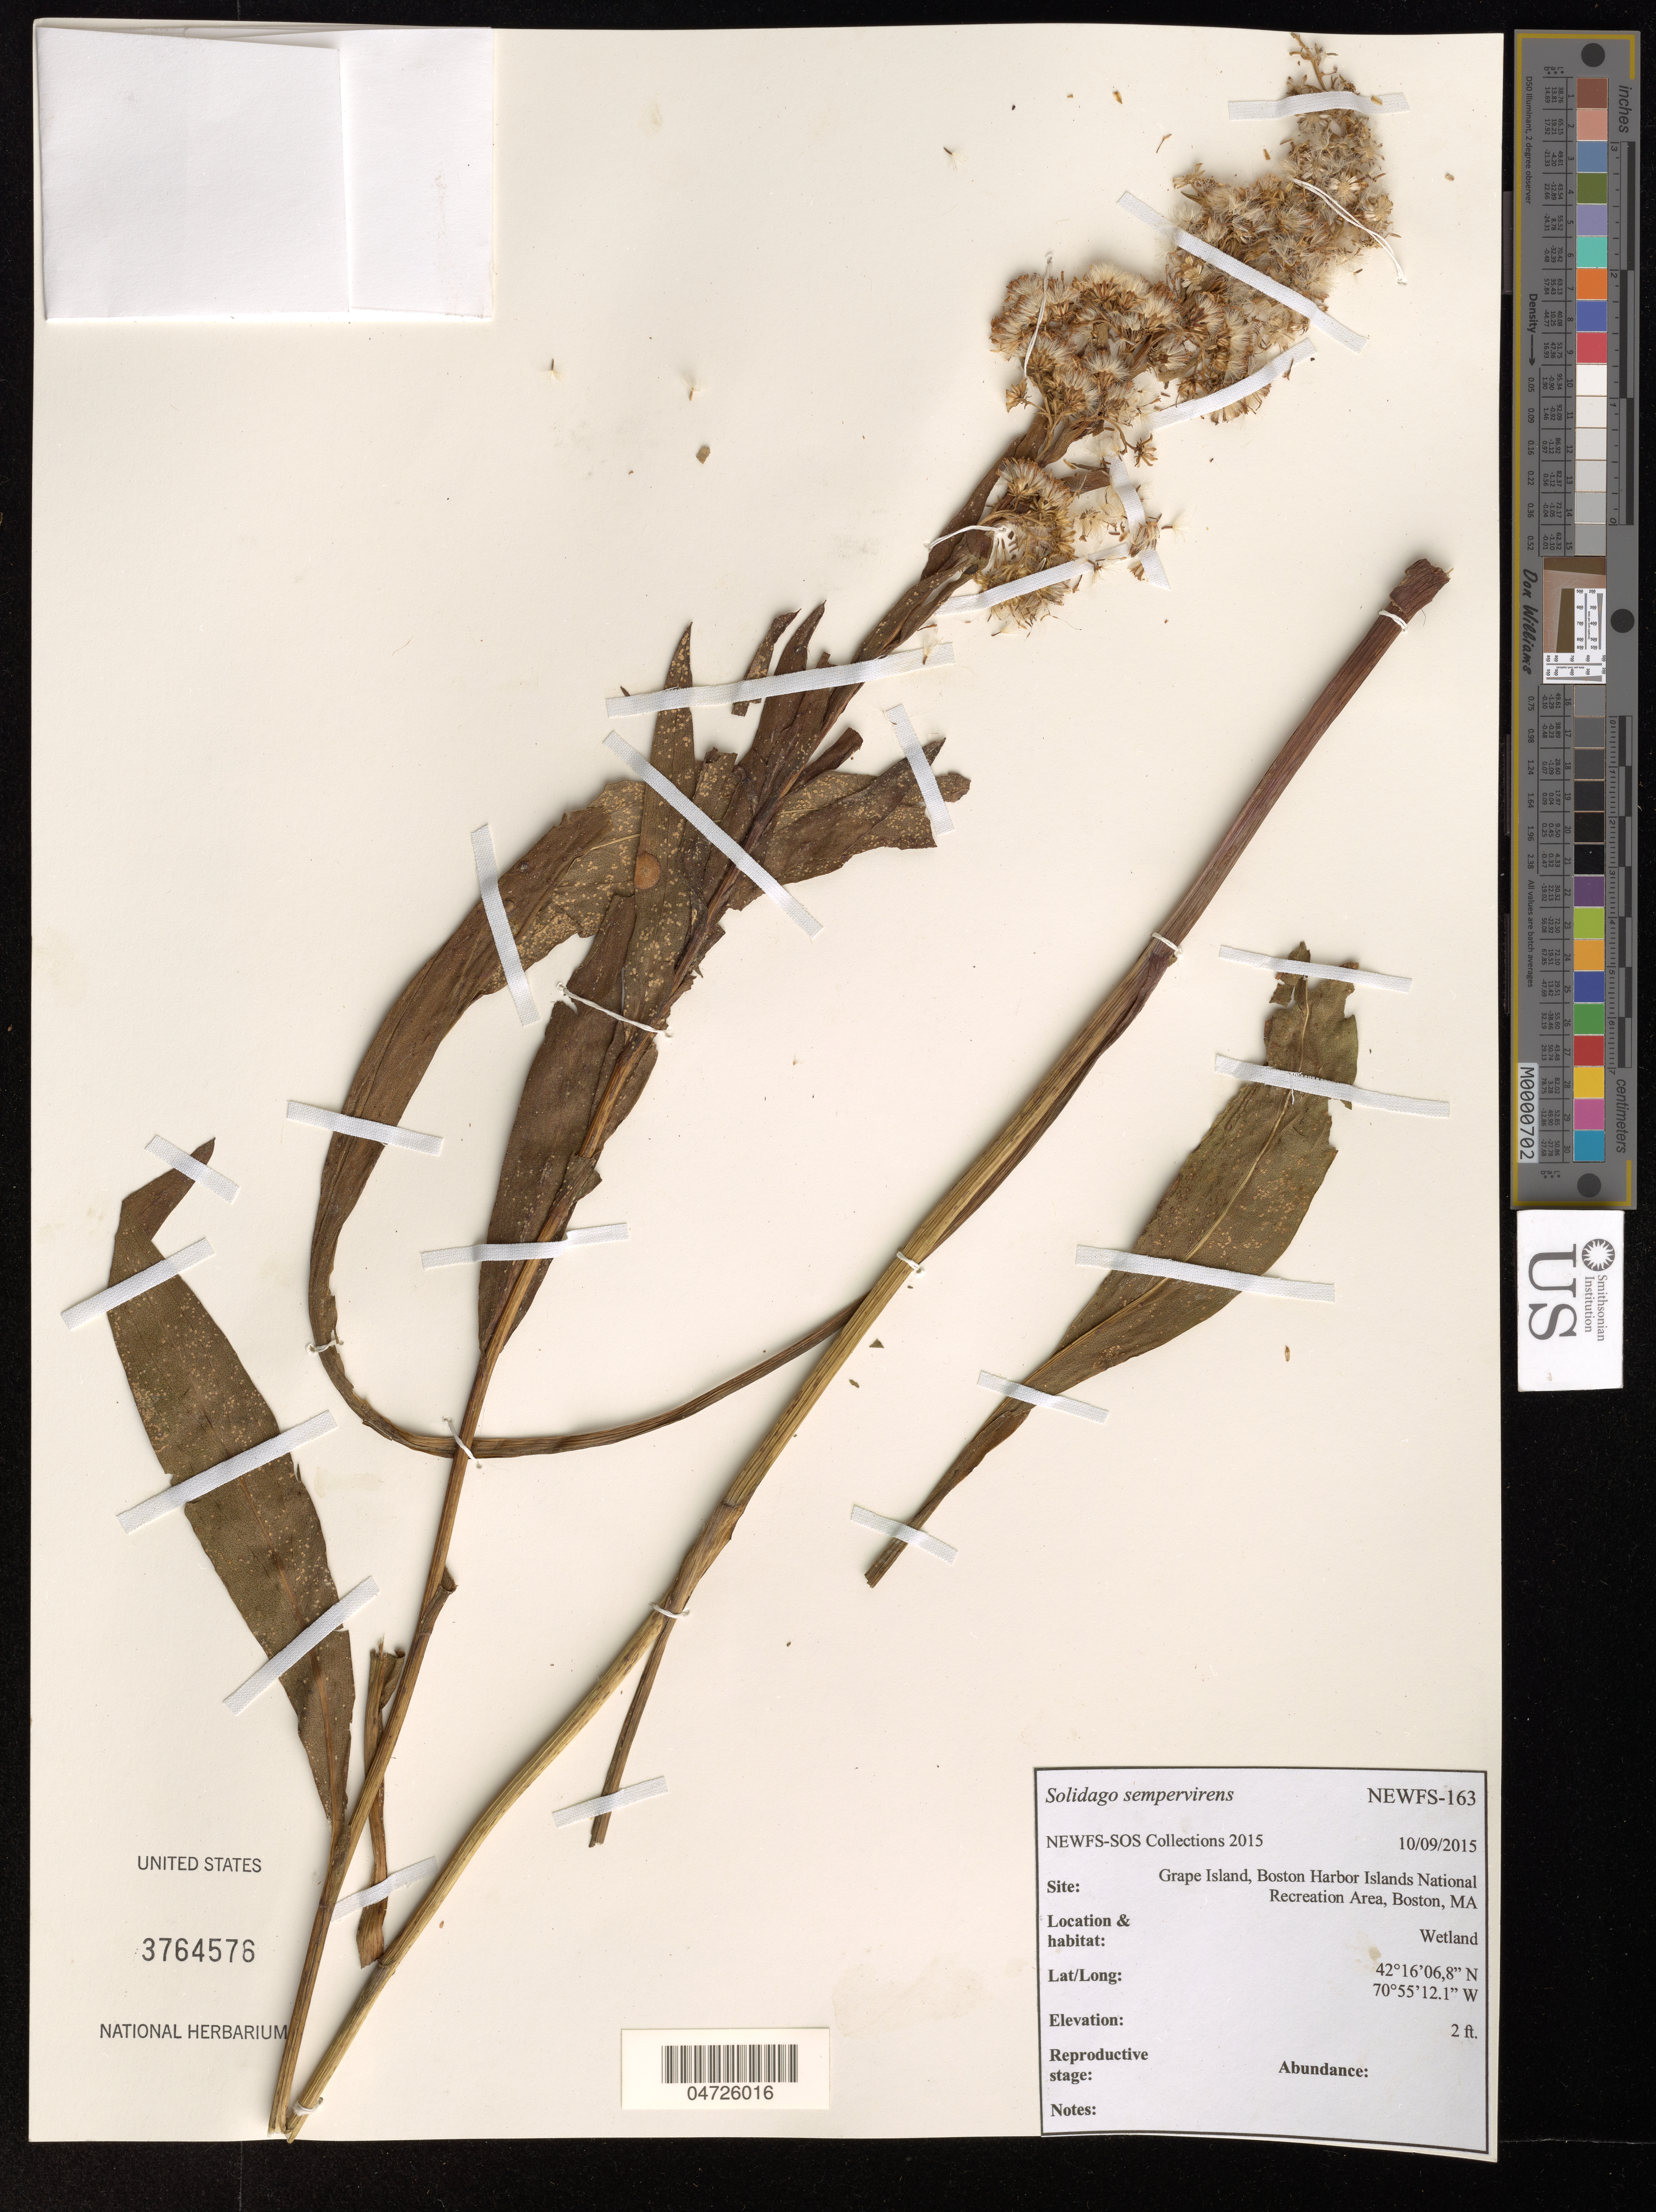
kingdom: Plantae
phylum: Tracheophyta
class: Magnoliopsida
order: Asterales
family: Asteraceae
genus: Solidago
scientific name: Solidago sempervirens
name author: L.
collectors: NEWFS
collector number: NEWFS-163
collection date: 2015-10-09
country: United States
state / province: Massachusetts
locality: Grape Island, Boston Harbor Islands National Recreation Area, Boston.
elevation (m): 1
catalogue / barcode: US 3764576